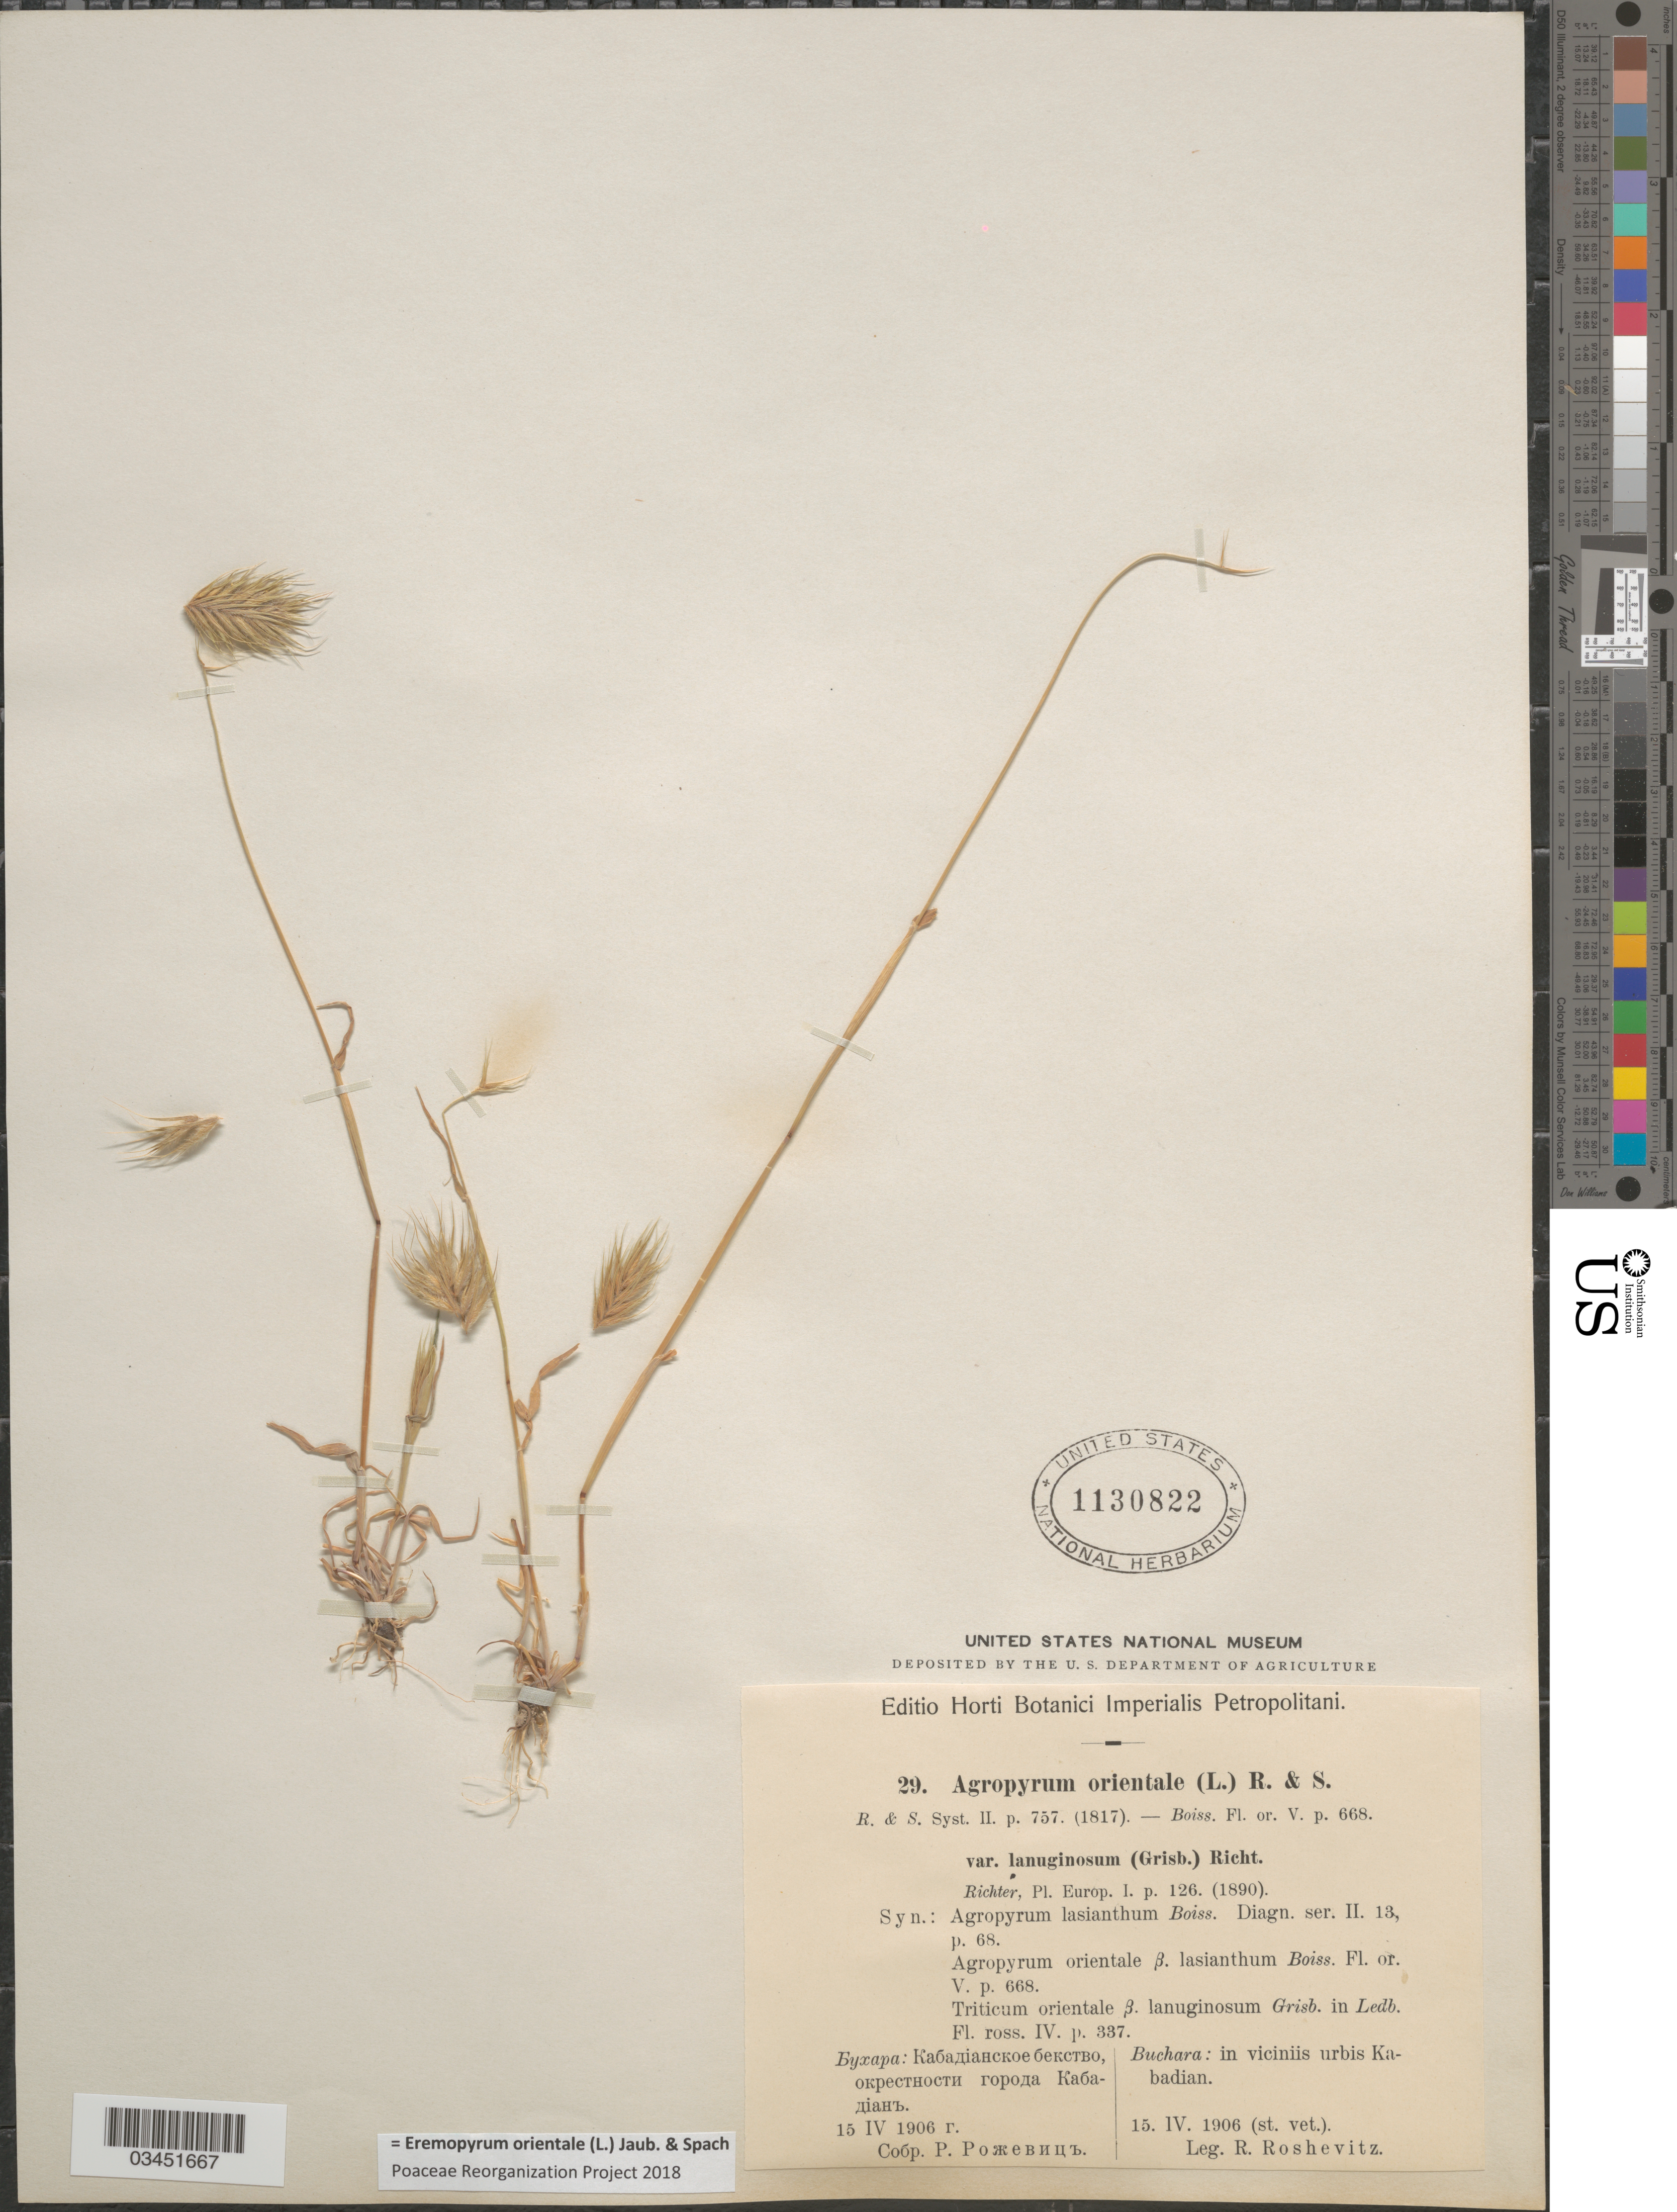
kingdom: Plantae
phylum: Tracheophyta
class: Liliopsida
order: Poales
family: Poaceae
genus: Eremopyrum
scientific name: Eremopyrum orientale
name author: (L.) Jaub. & Spach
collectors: R. J. Roshevitz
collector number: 29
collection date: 1906-04-15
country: Uzbekistan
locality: Buchara: in viciniis urbis Kabadian.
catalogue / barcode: US 1130822